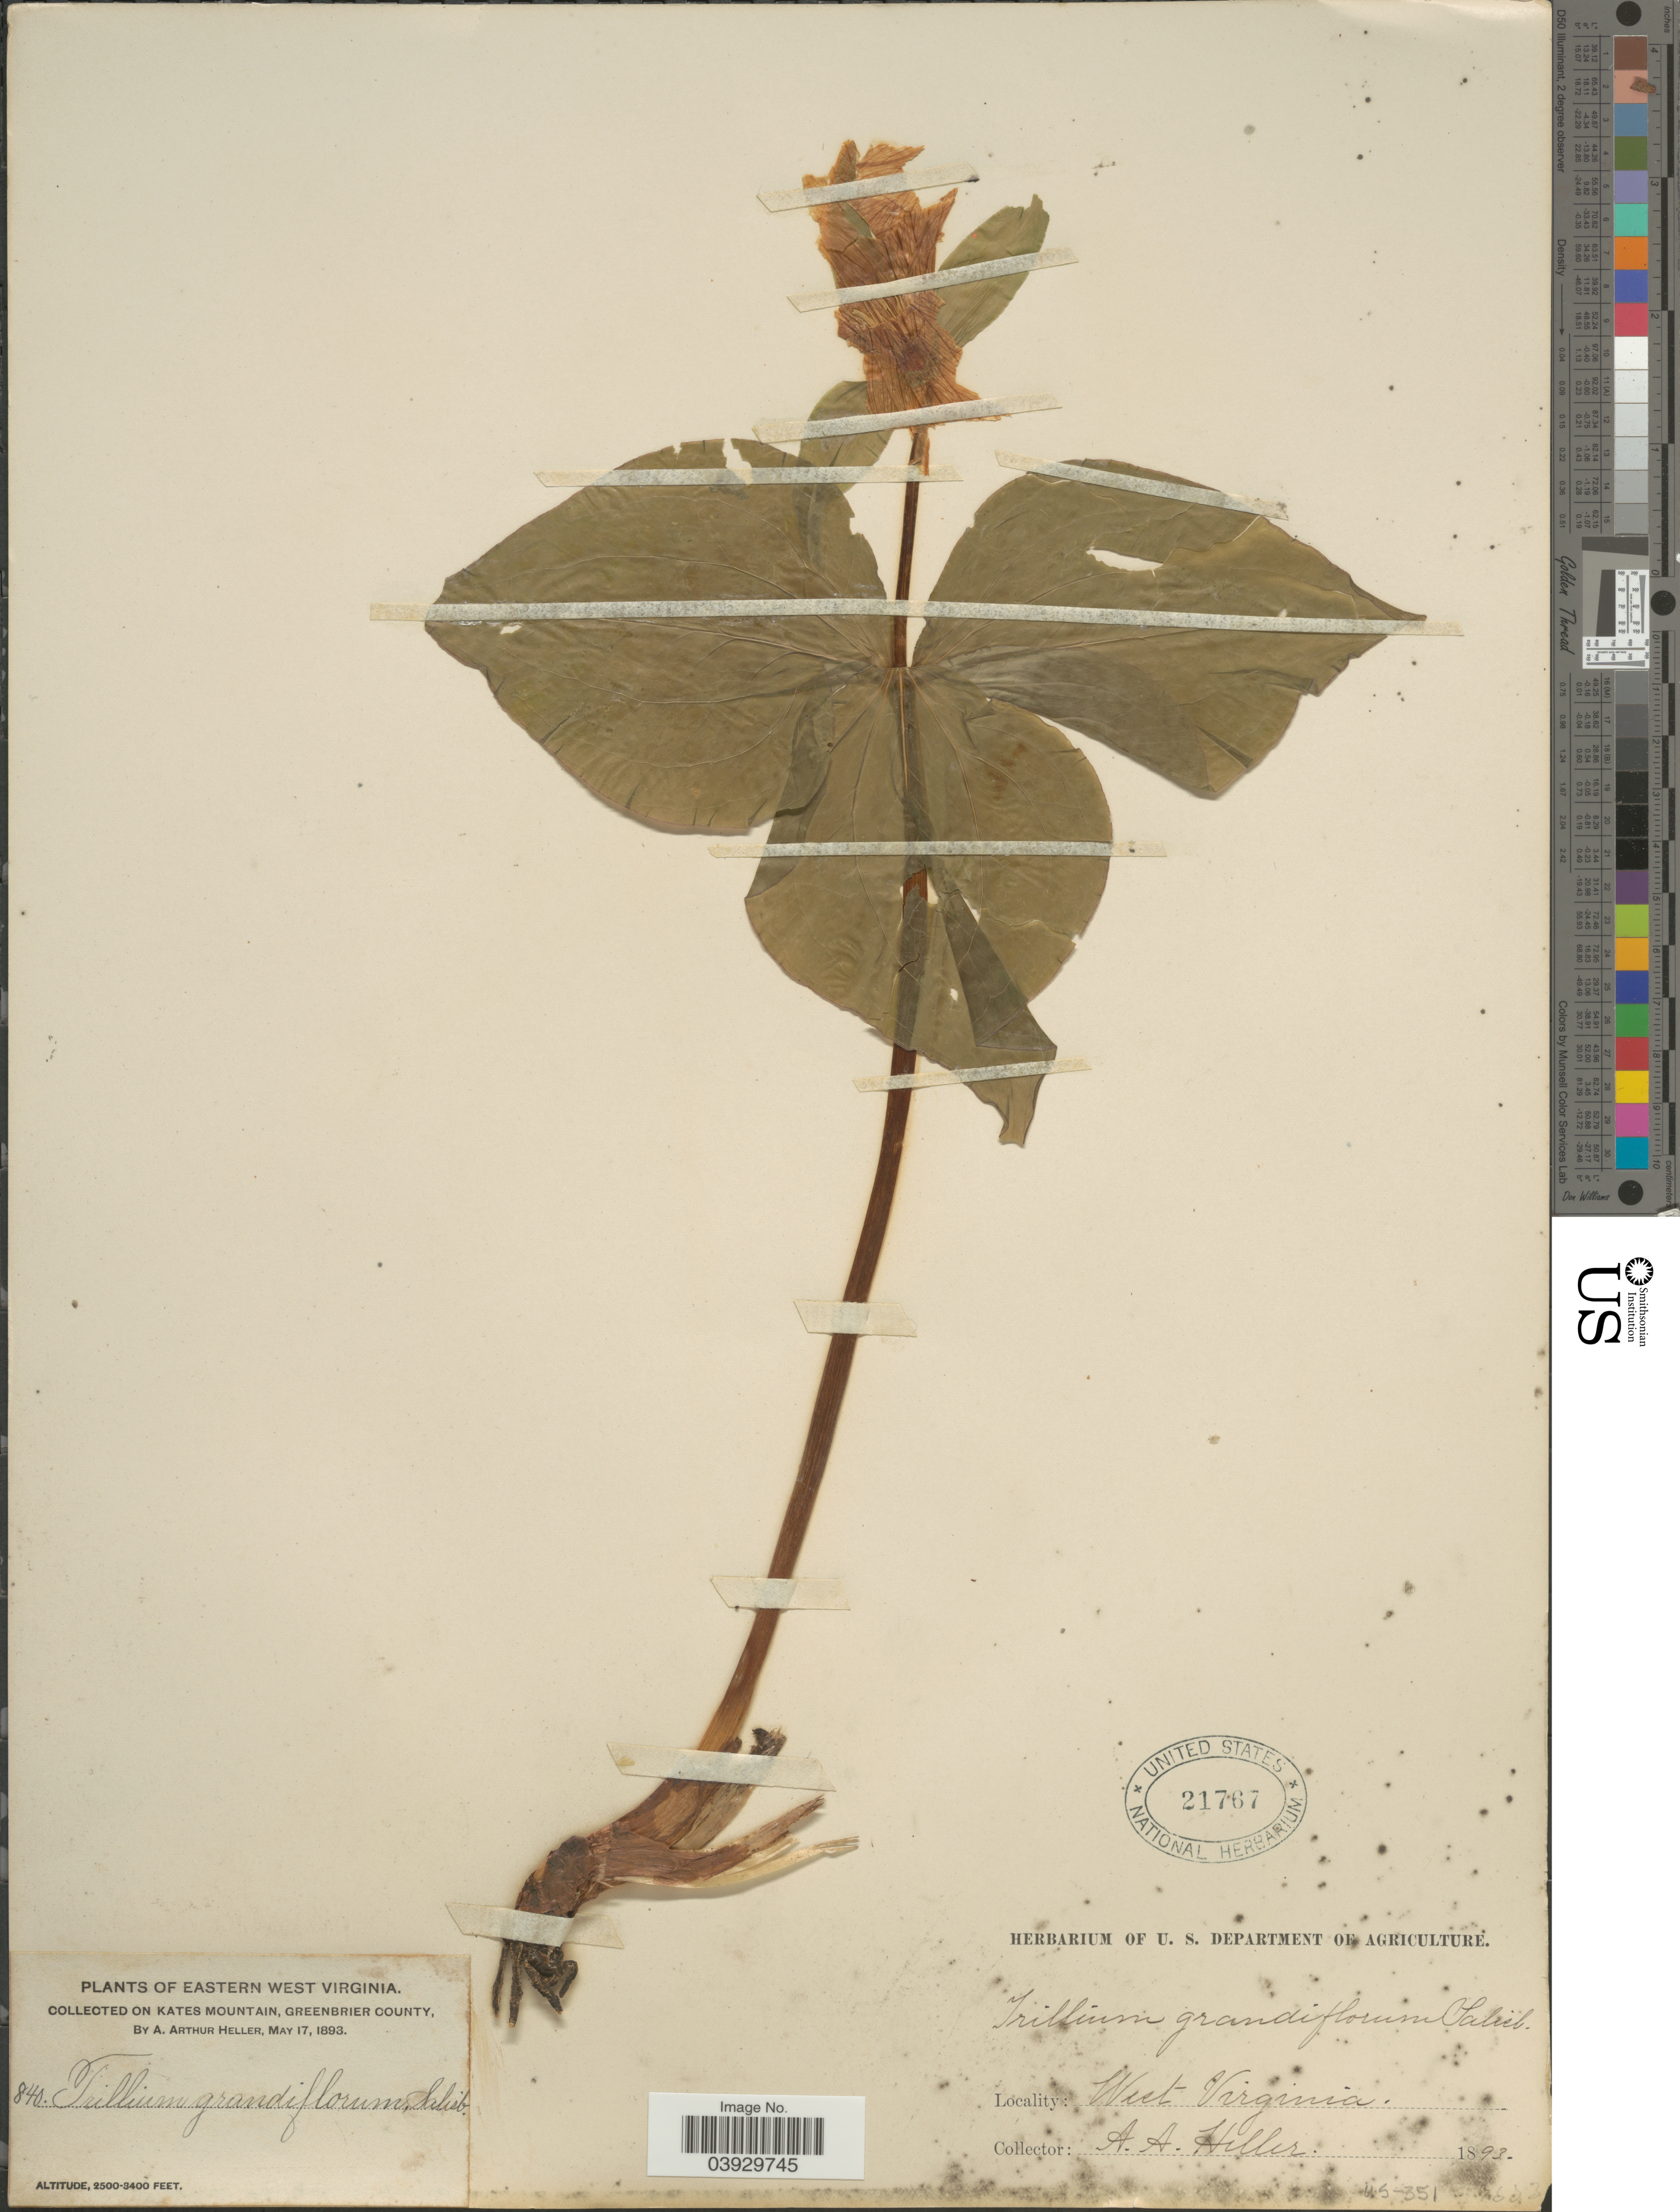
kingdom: Plantae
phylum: Tracheophyta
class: Liliopsida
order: Liliales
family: Melanthiaceae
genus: Trillium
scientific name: Trillium grandiflorum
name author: (Michx.) Salisb.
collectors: A. A. Heller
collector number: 840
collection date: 1893-05-17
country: United States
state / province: West Virginia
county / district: Greenbrier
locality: Eastern West Virginia. On Kates Mountain, Greenbrier County.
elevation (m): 762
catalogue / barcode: US 21767